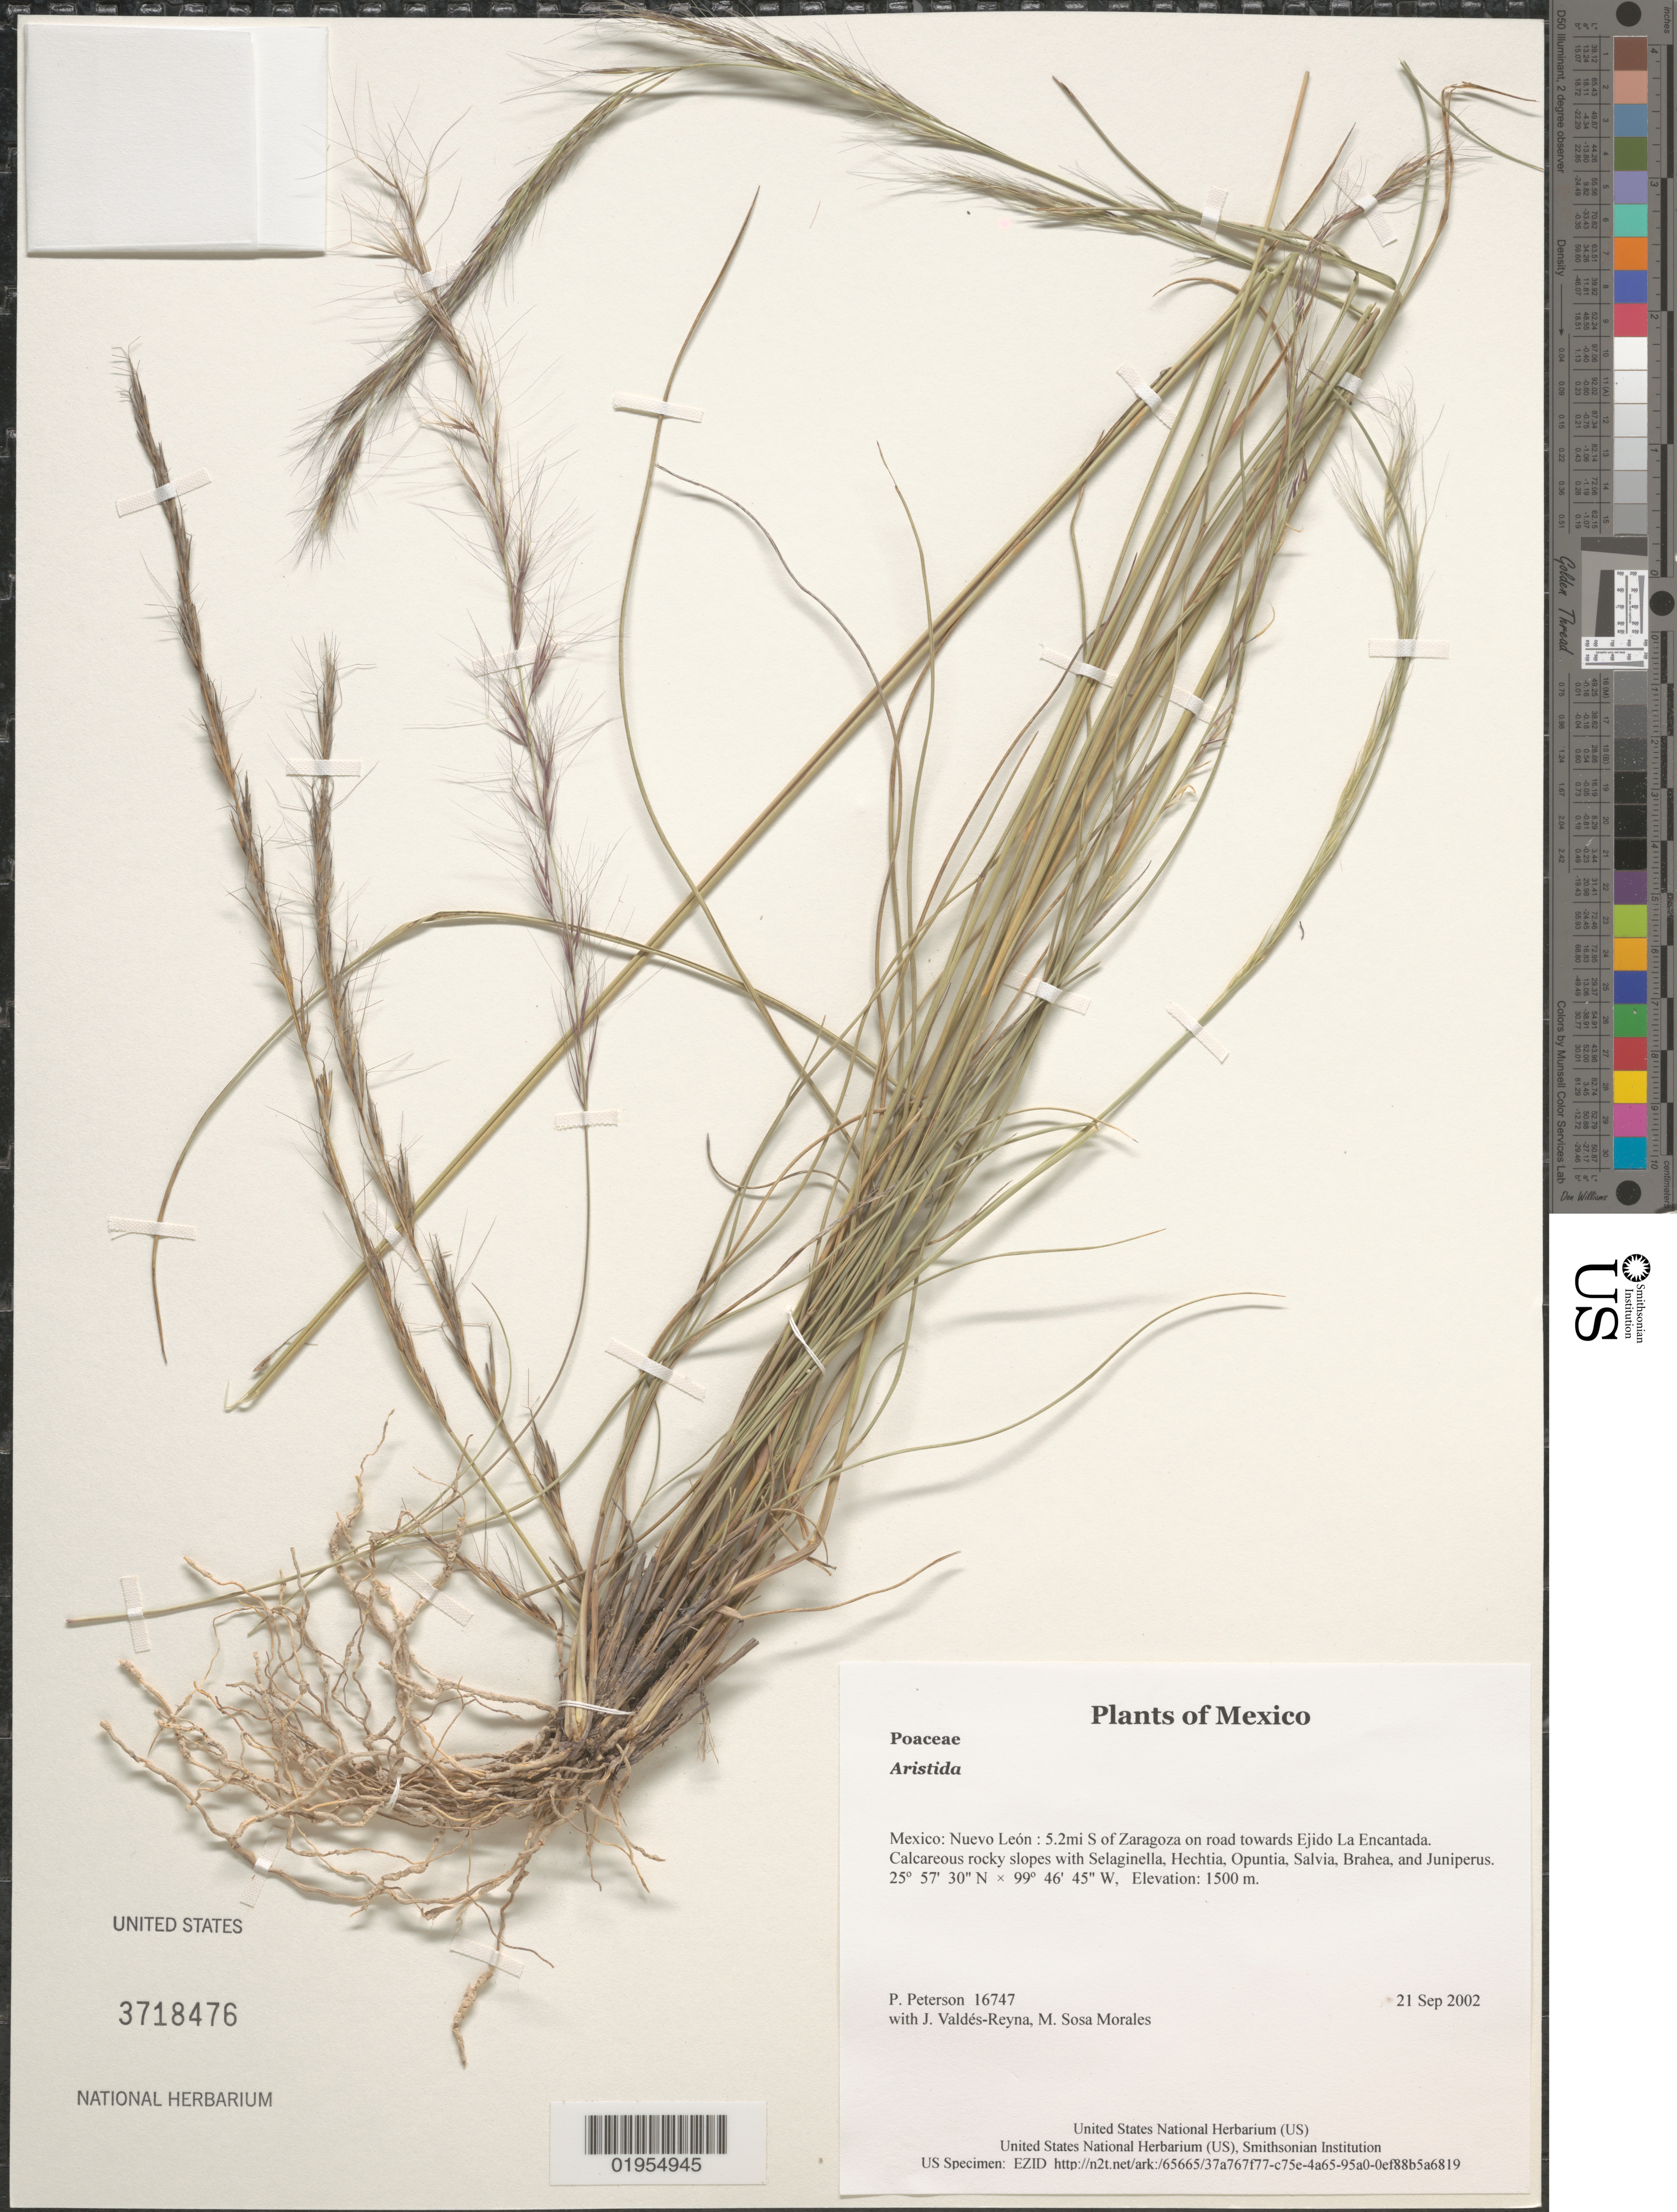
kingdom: Plantae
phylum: Tracheophyta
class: Liliopsida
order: Poales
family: Poaceae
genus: Aristida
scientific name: Aristida sp.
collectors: P. M. Peterson, J. Valdés-Reyna & M. Sosa Morales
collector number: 16747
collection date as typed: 21 Sep 2002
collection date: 2002-09-21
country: Mexico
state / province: Nuevo León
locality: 5.2mi S of Zaragoza on road towards Ejido La Encantada. Calcareous rocky slopes with Selaginella, Hechtia, Opuntia, Salvia, Brahea, and Juniperus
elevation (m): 1500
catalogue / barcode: US 3718476